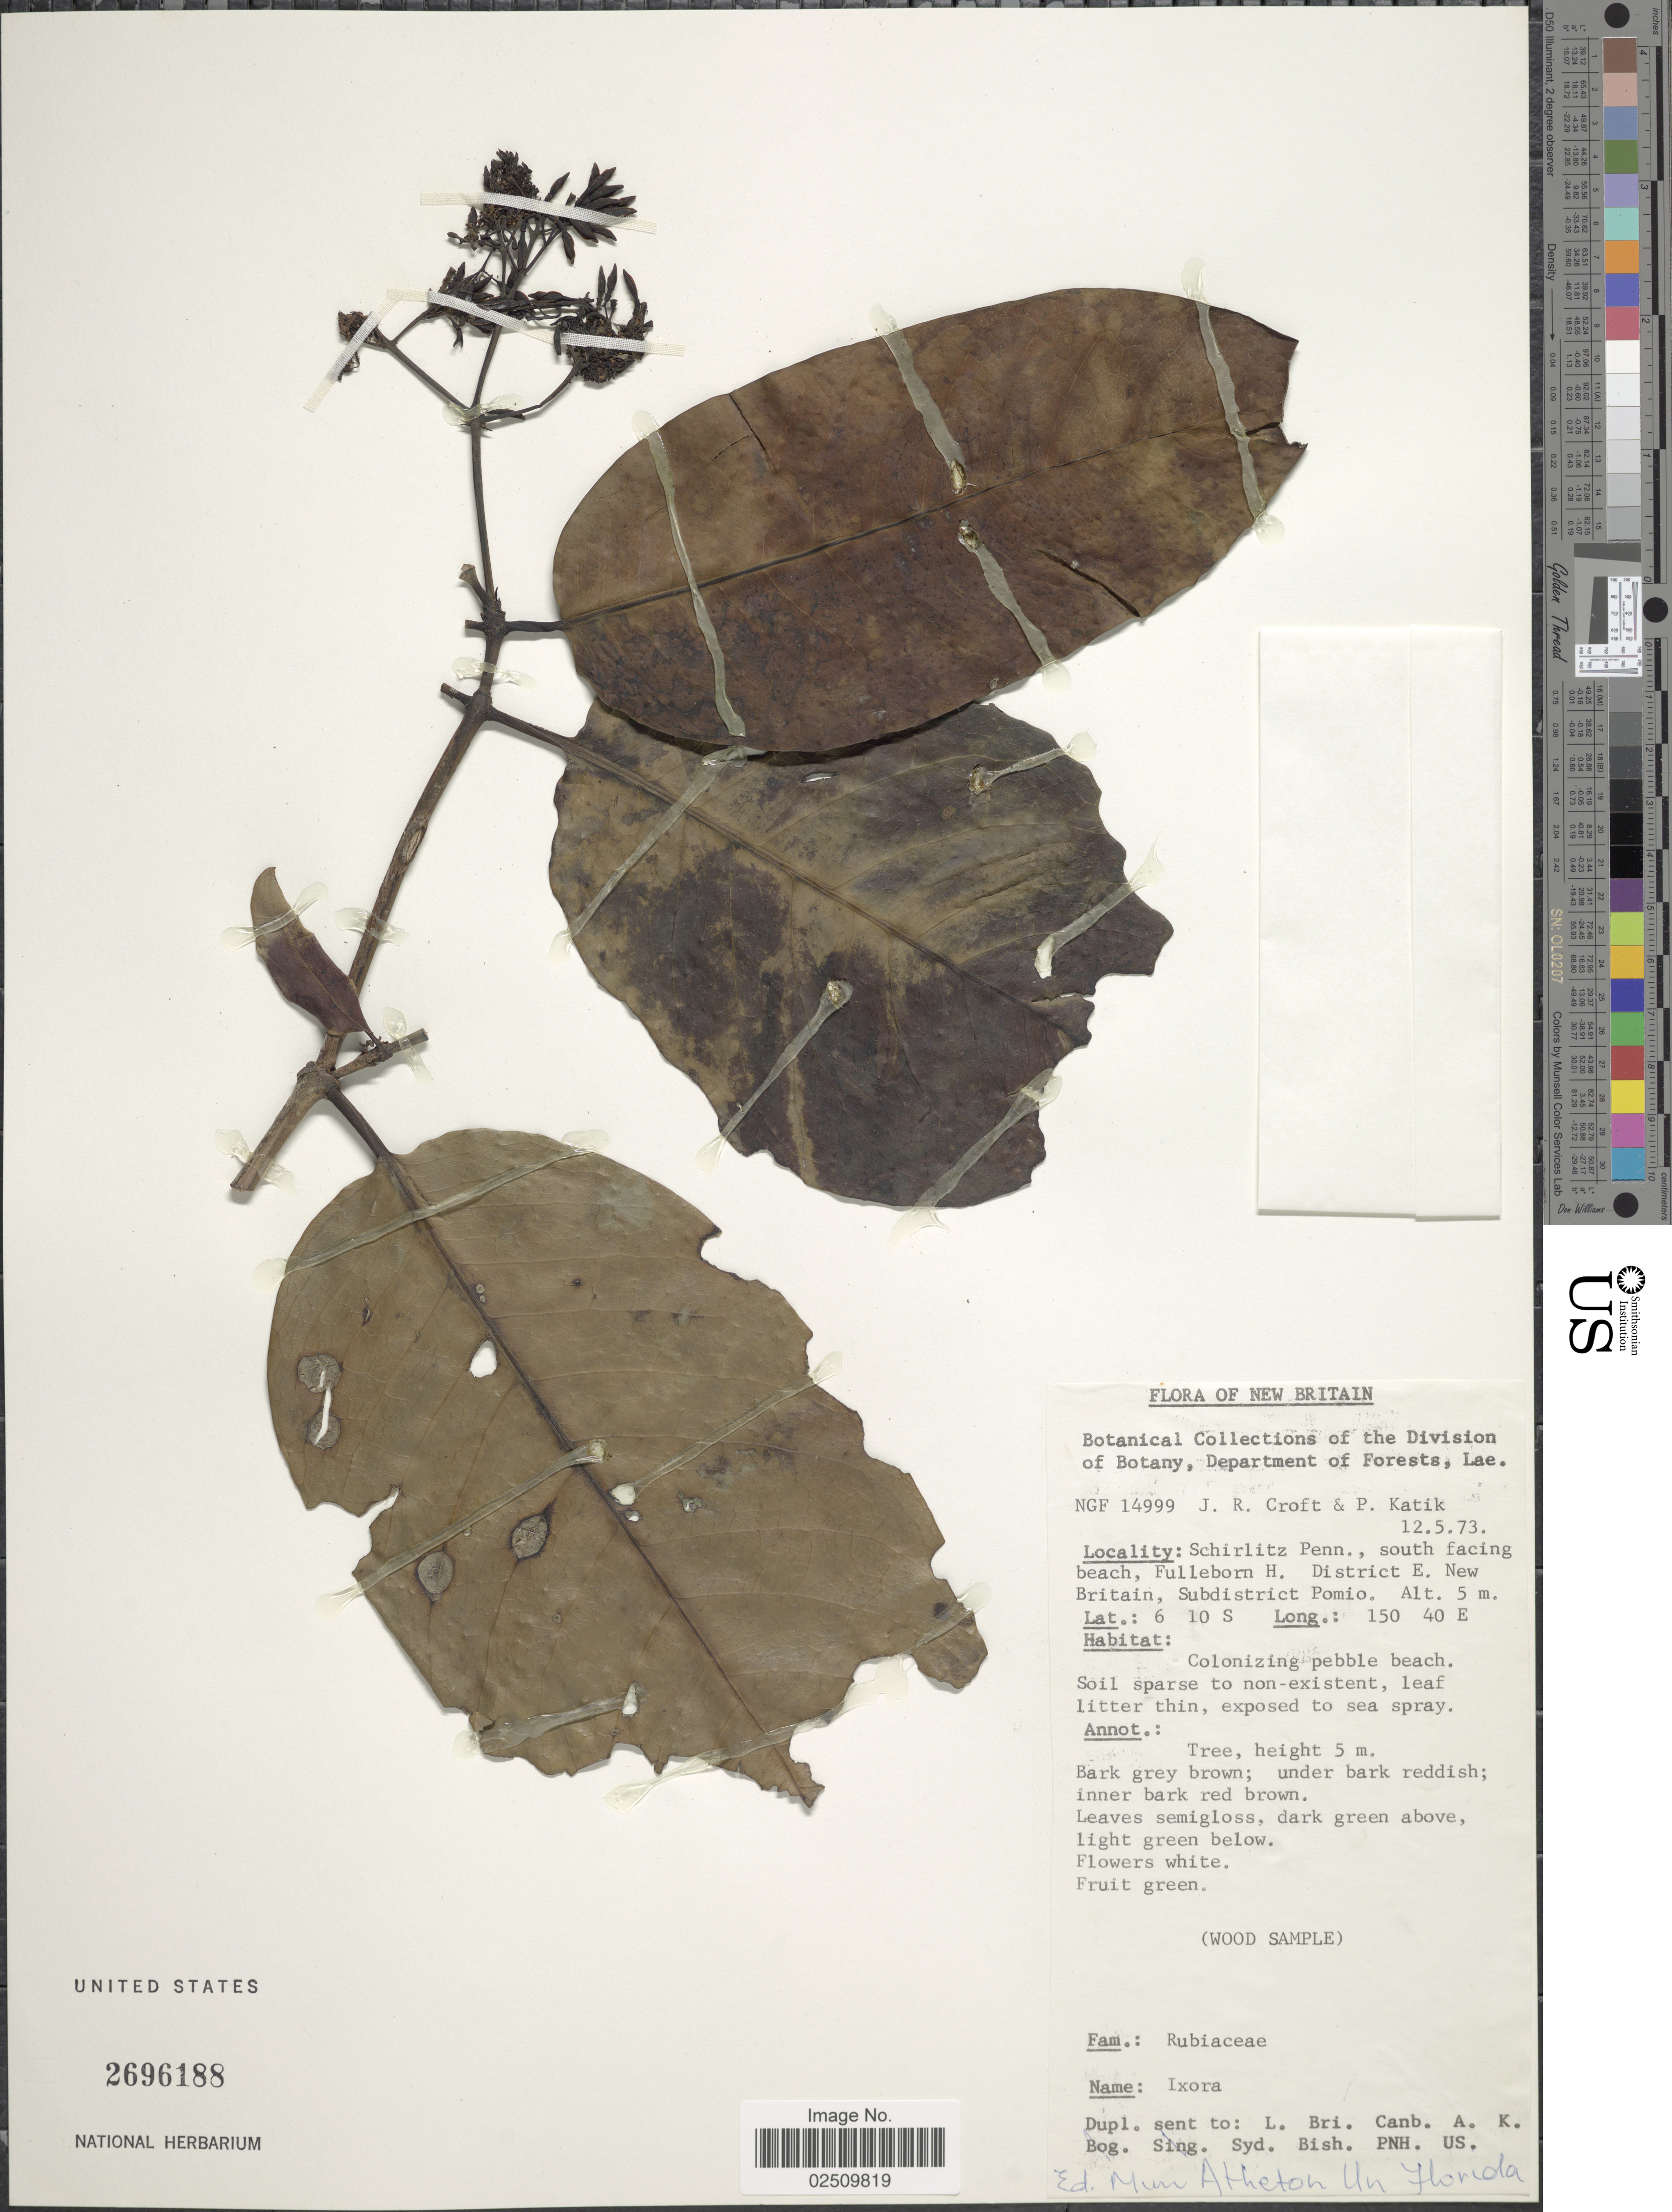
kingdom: Plantae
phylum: Tracheophyta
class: Magnoliopsida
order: Gentianales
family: Rubiaceae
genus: Ixora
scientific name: Ixora sp.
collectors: J. R. Croft & P. Katik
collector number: NGF 14999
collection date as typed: Transcribed d/m/y: 12/5/73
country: Papua New Guinea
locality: New Britain. Schirlitz Penn., south facing beach, Fulleborn H. District E. Subdistrict Pomio.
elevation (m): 5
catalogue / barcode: US 2696188